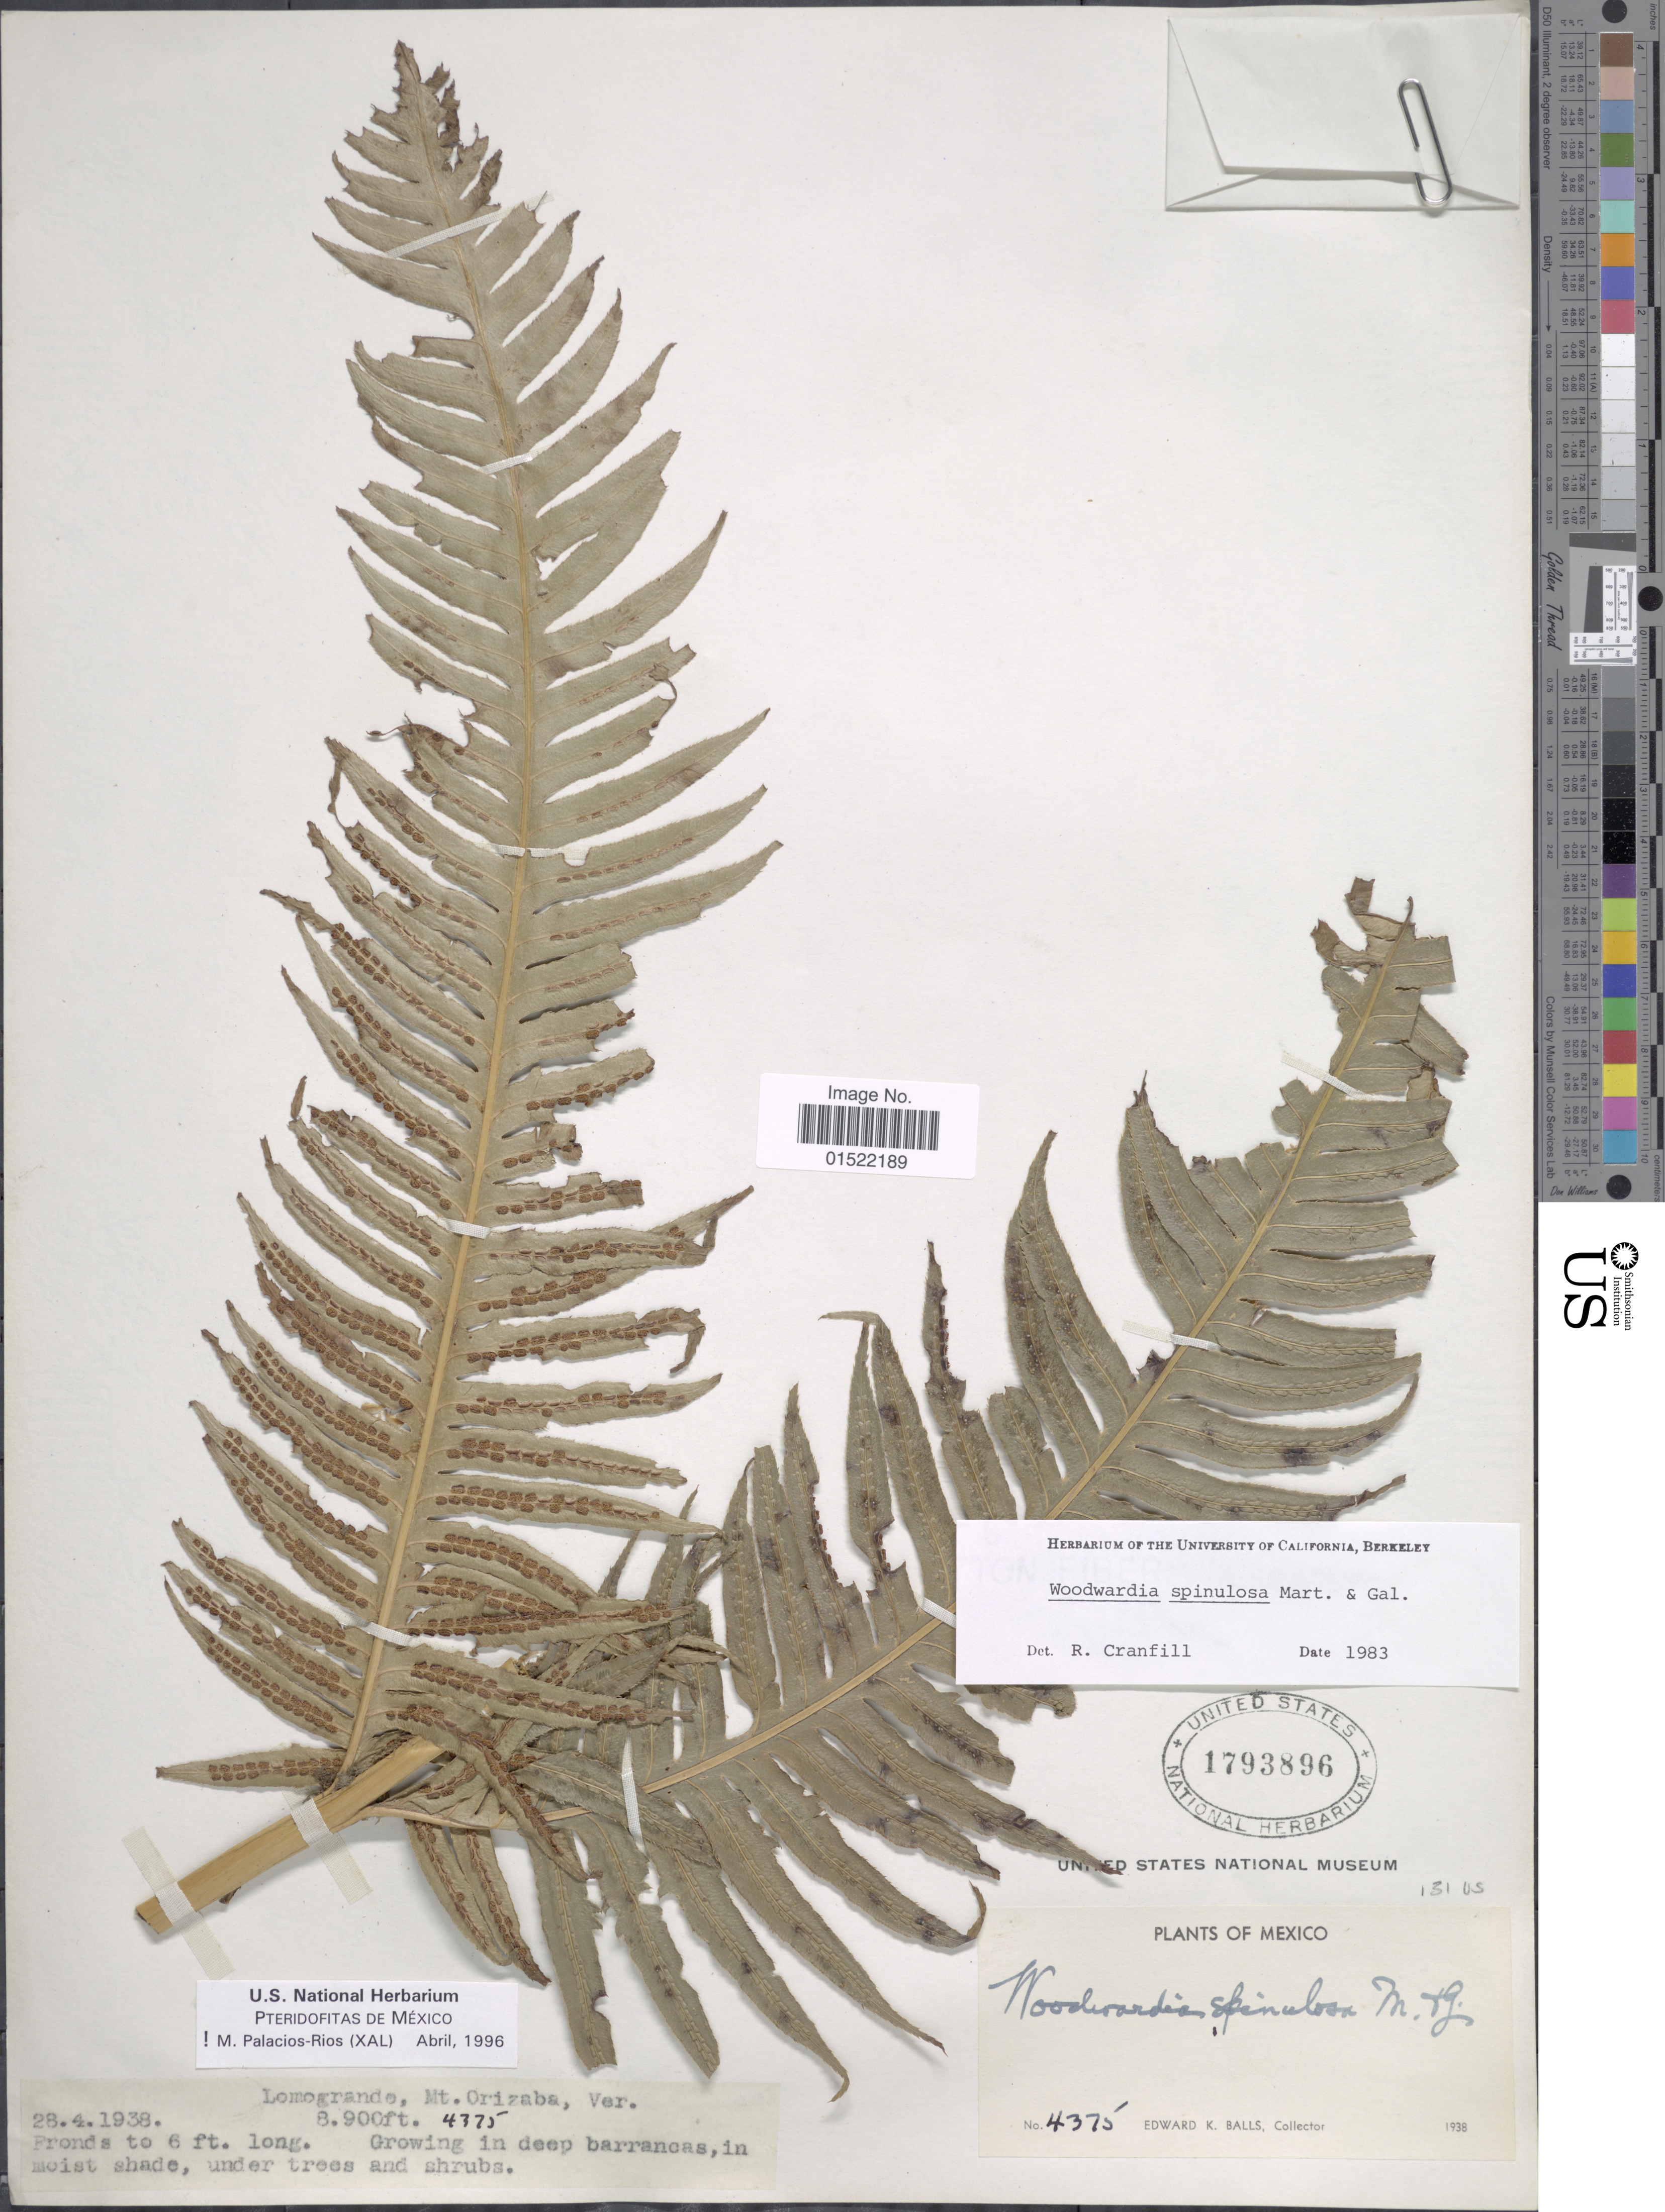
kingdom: Plantae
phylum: Tracheophyta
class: Polypodiopsida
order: Polypodiales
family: Blechnaceae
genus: Woodwardia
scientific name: Woodwardia spinulosa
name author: M. Martens & Galeotti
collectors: E. K. Balls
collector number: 4375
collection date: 1938-04-28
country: Mexico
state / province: Veracruz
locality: Lomogrande, Mt. Orizaba, Ver.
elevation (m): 2713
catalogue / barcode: US 1793896